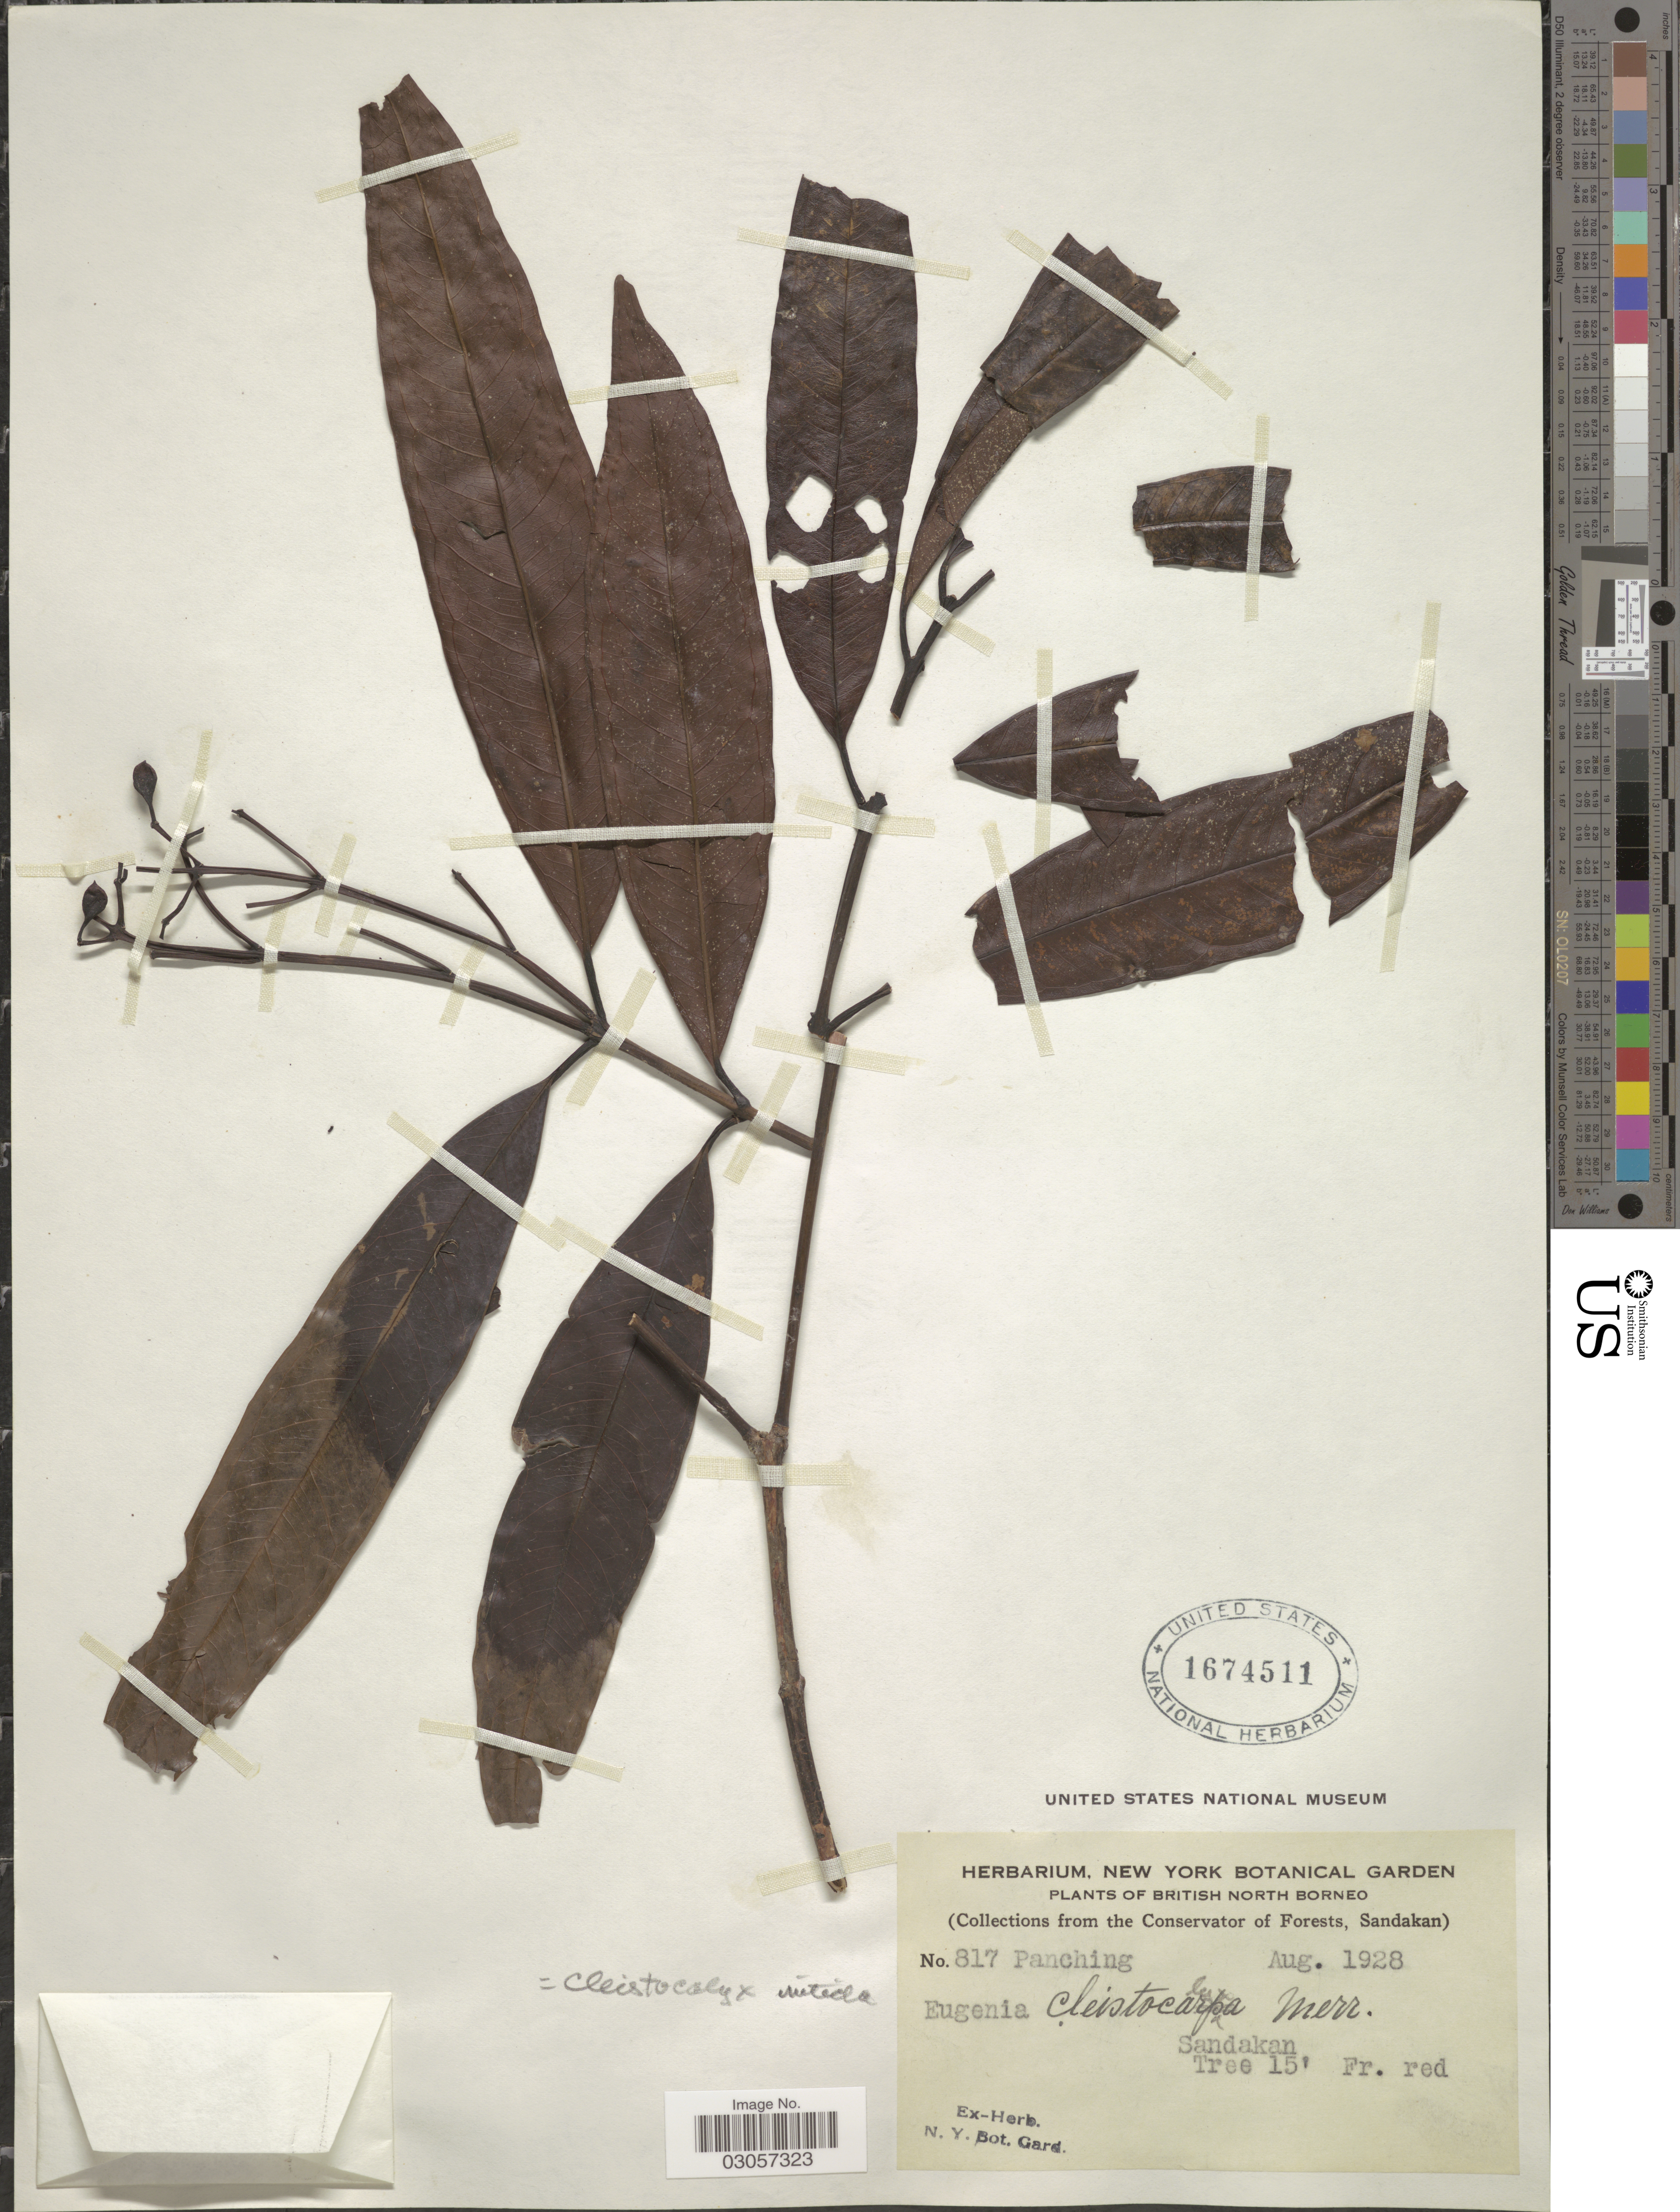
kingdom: Plantae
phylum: Tracheophyta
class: Magnoliopsida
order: Myrtales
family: Myrtaceae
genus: Syzygium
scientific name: Syzygium cleistocalyx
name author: (Merr.) P.S. Ashton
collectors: Panching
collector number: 817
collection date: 1928-08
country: Malaysia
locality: British North Borneo, Sandakan.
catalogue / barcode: US 1674511